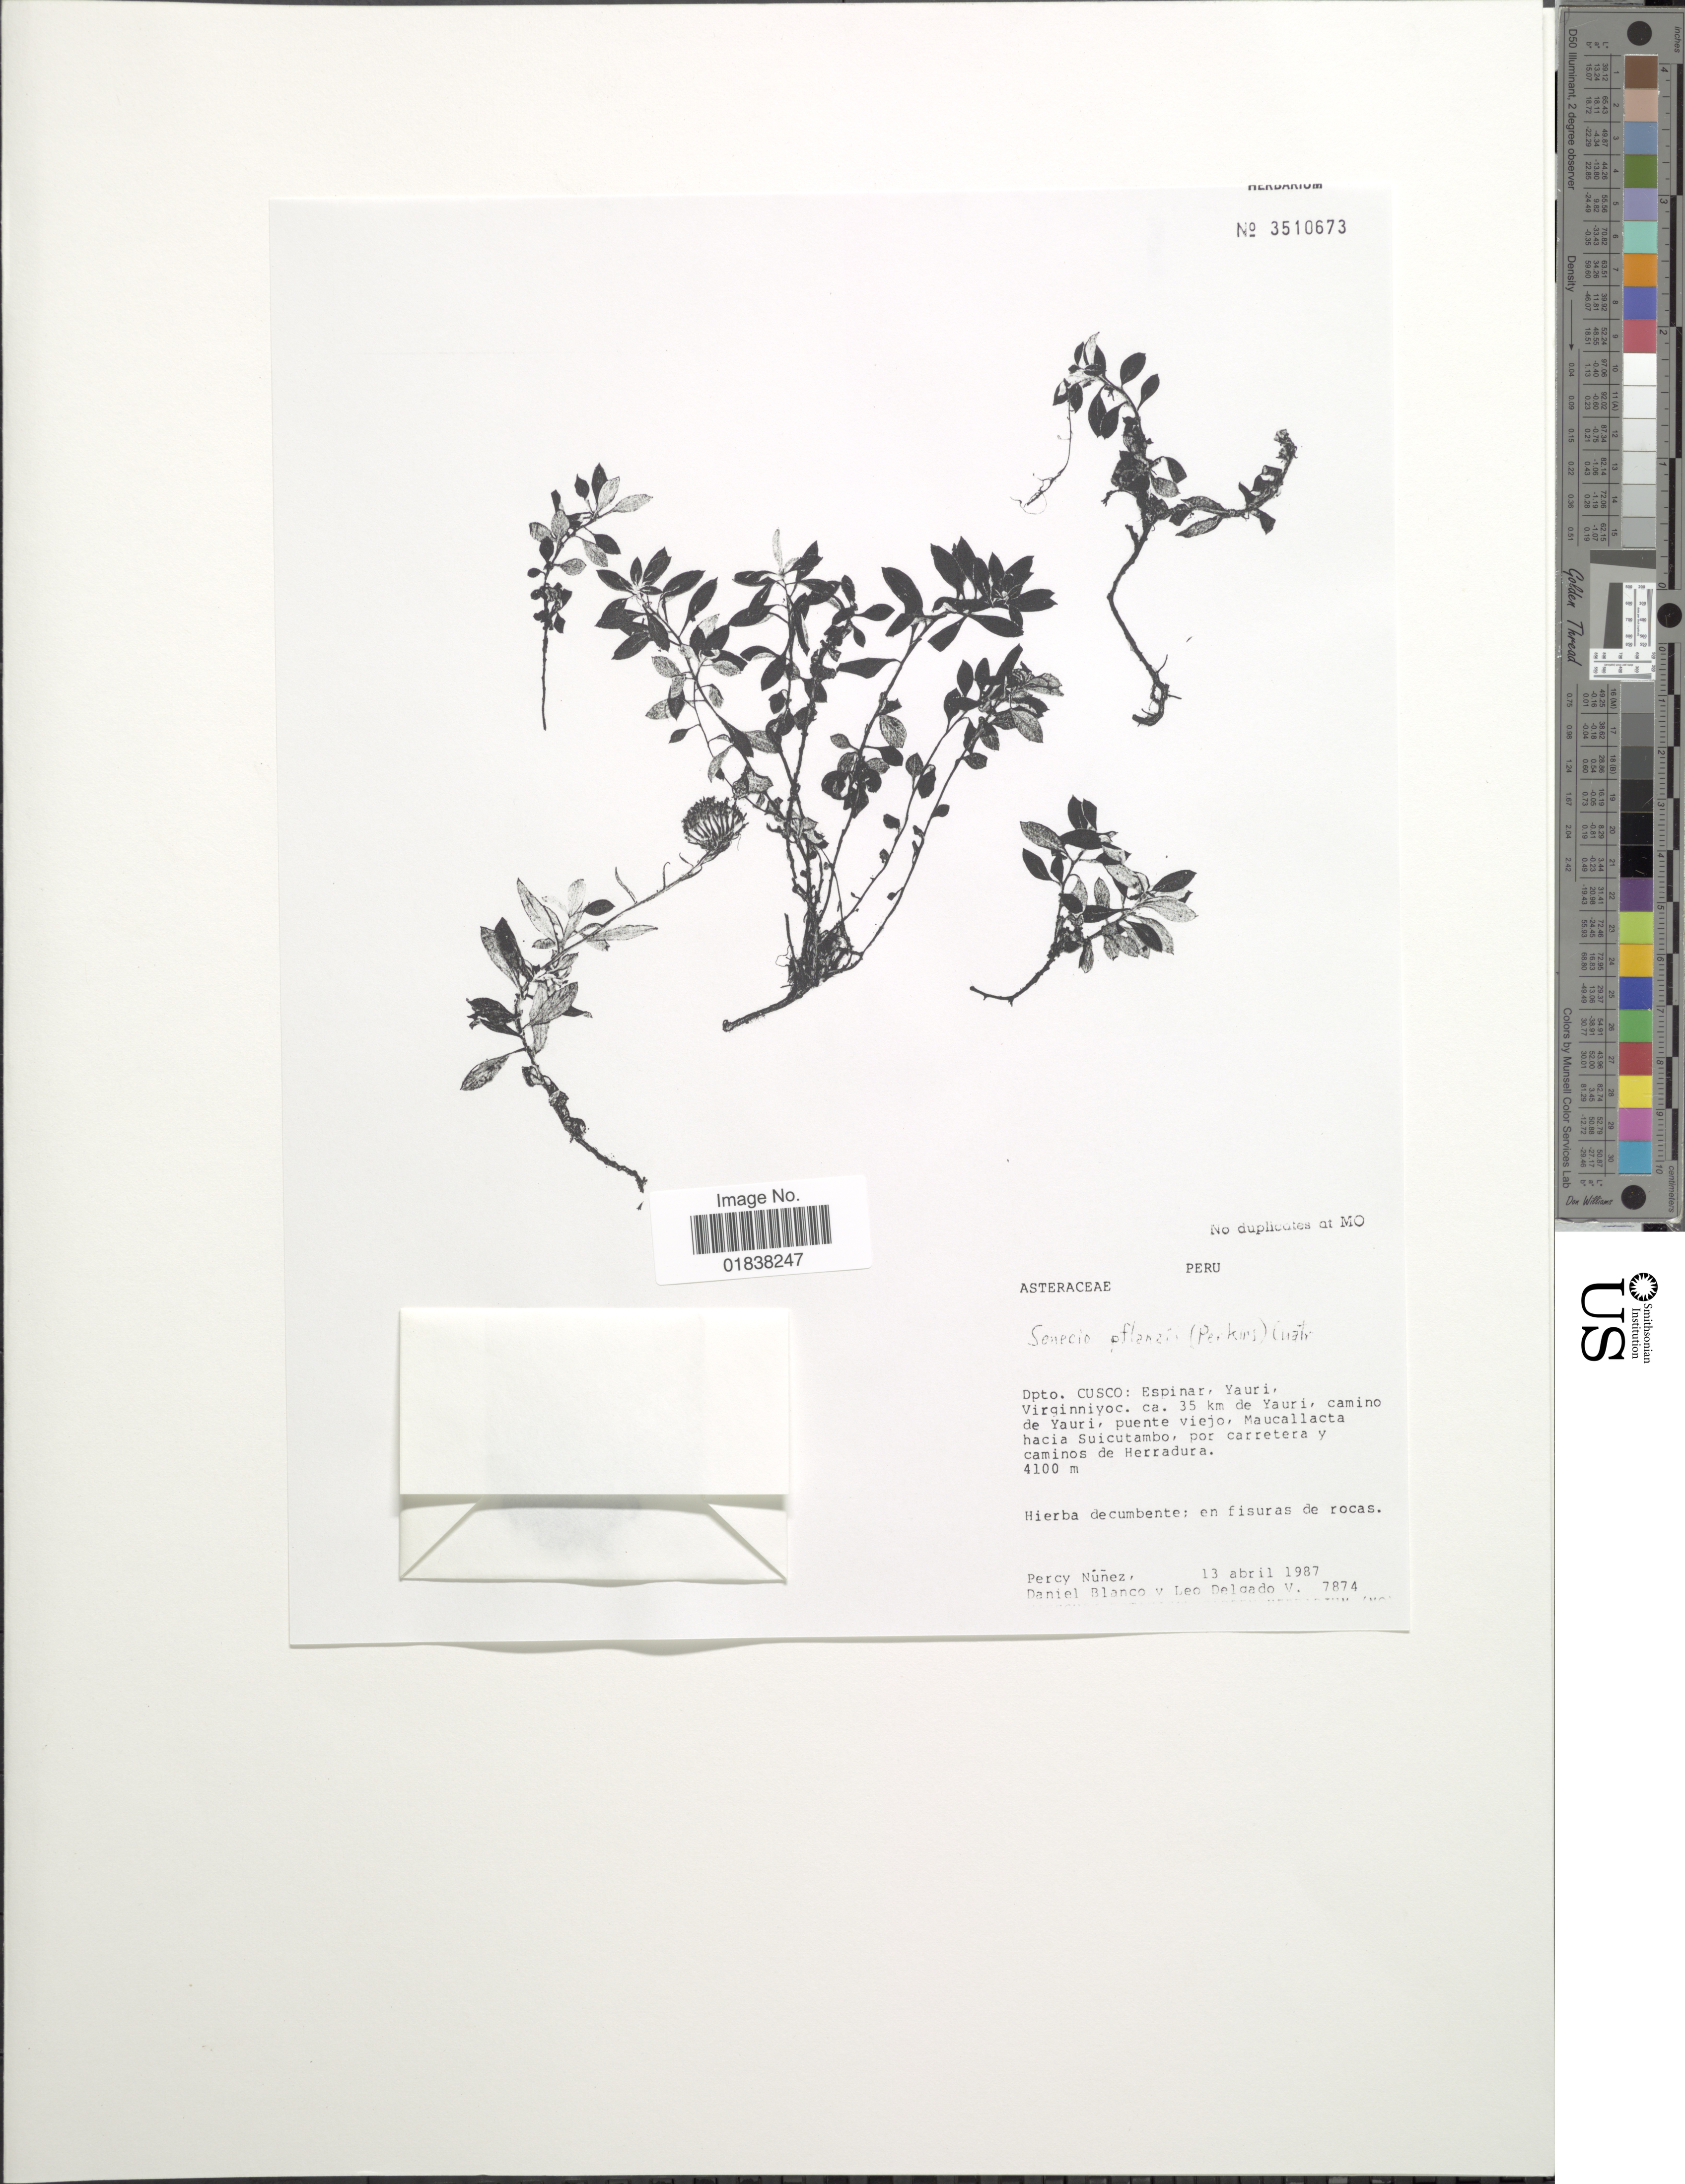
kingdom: Plantae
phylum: Tracheophyta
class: Magnoliopsida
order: Asterales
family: Asteraceae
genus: Senecio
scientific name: Senecio pflanzii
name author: (Perkins) Cuatrec.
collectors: P. Nuñez V., D. Blanco & L. Delgado V.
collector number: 7874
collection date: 1987-04-13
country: Peru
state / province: Cusco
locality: Espinar, Yauri, Virginniyoc, ca 35 km de Yauri, camino de Yauri, puente viejo, Maucallacta hacia Suicutambo, por carretera y caminos de Herradura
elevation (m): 4100